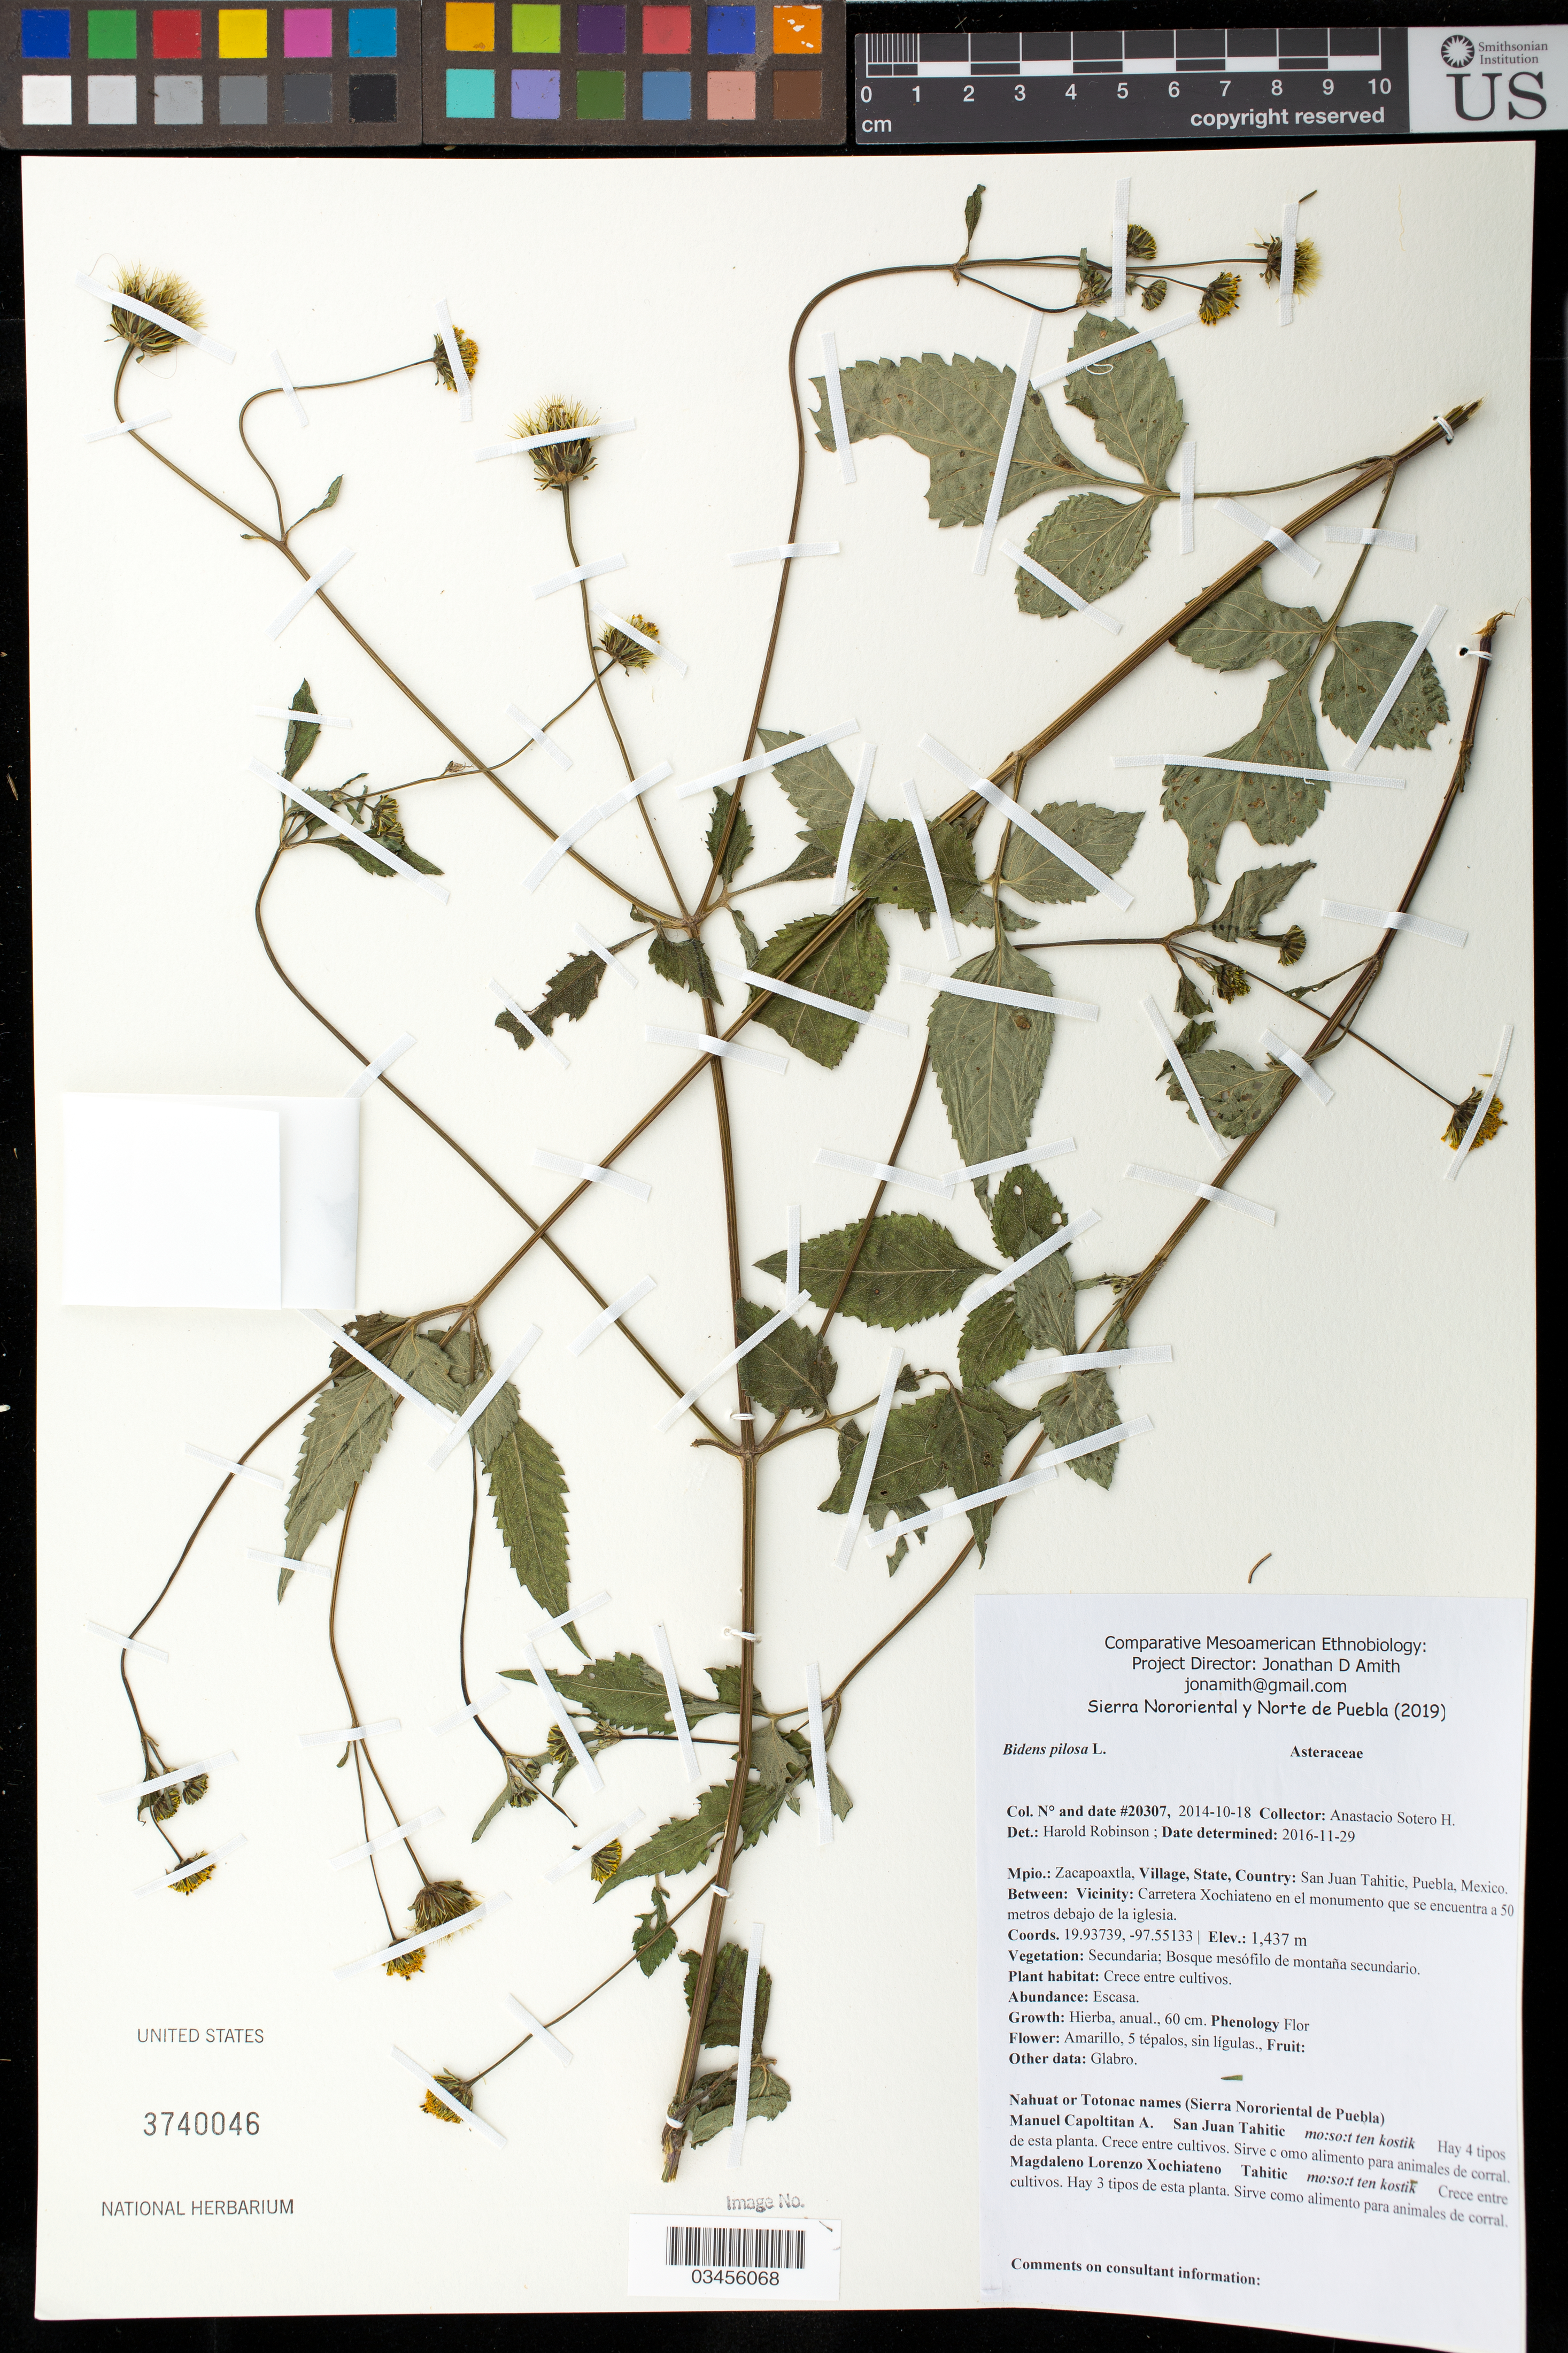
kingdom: Plantae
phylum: Tracheophyta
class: Magnoliopsida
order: Asterales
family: Asteraceae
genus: Bidens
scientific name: Bidens pilosa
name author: L.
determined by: Robinson, Harold E., (US)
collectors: Canek Ledesma C. & A. Sotero H.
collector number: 20307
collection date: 2014-10-18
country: México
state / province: Puebla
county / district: Zacapoaxtla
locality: PUEBLO: San Juan Tahitic; LOCALIDAD EXACTA: Carretera Xochiateno en el monumento que se encuentra a 50 metros debajo de la iglesia.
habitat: Bosque mesófilo de montaña secundario; crece entre cultivos.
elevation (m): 1437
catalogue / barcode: US 3740046